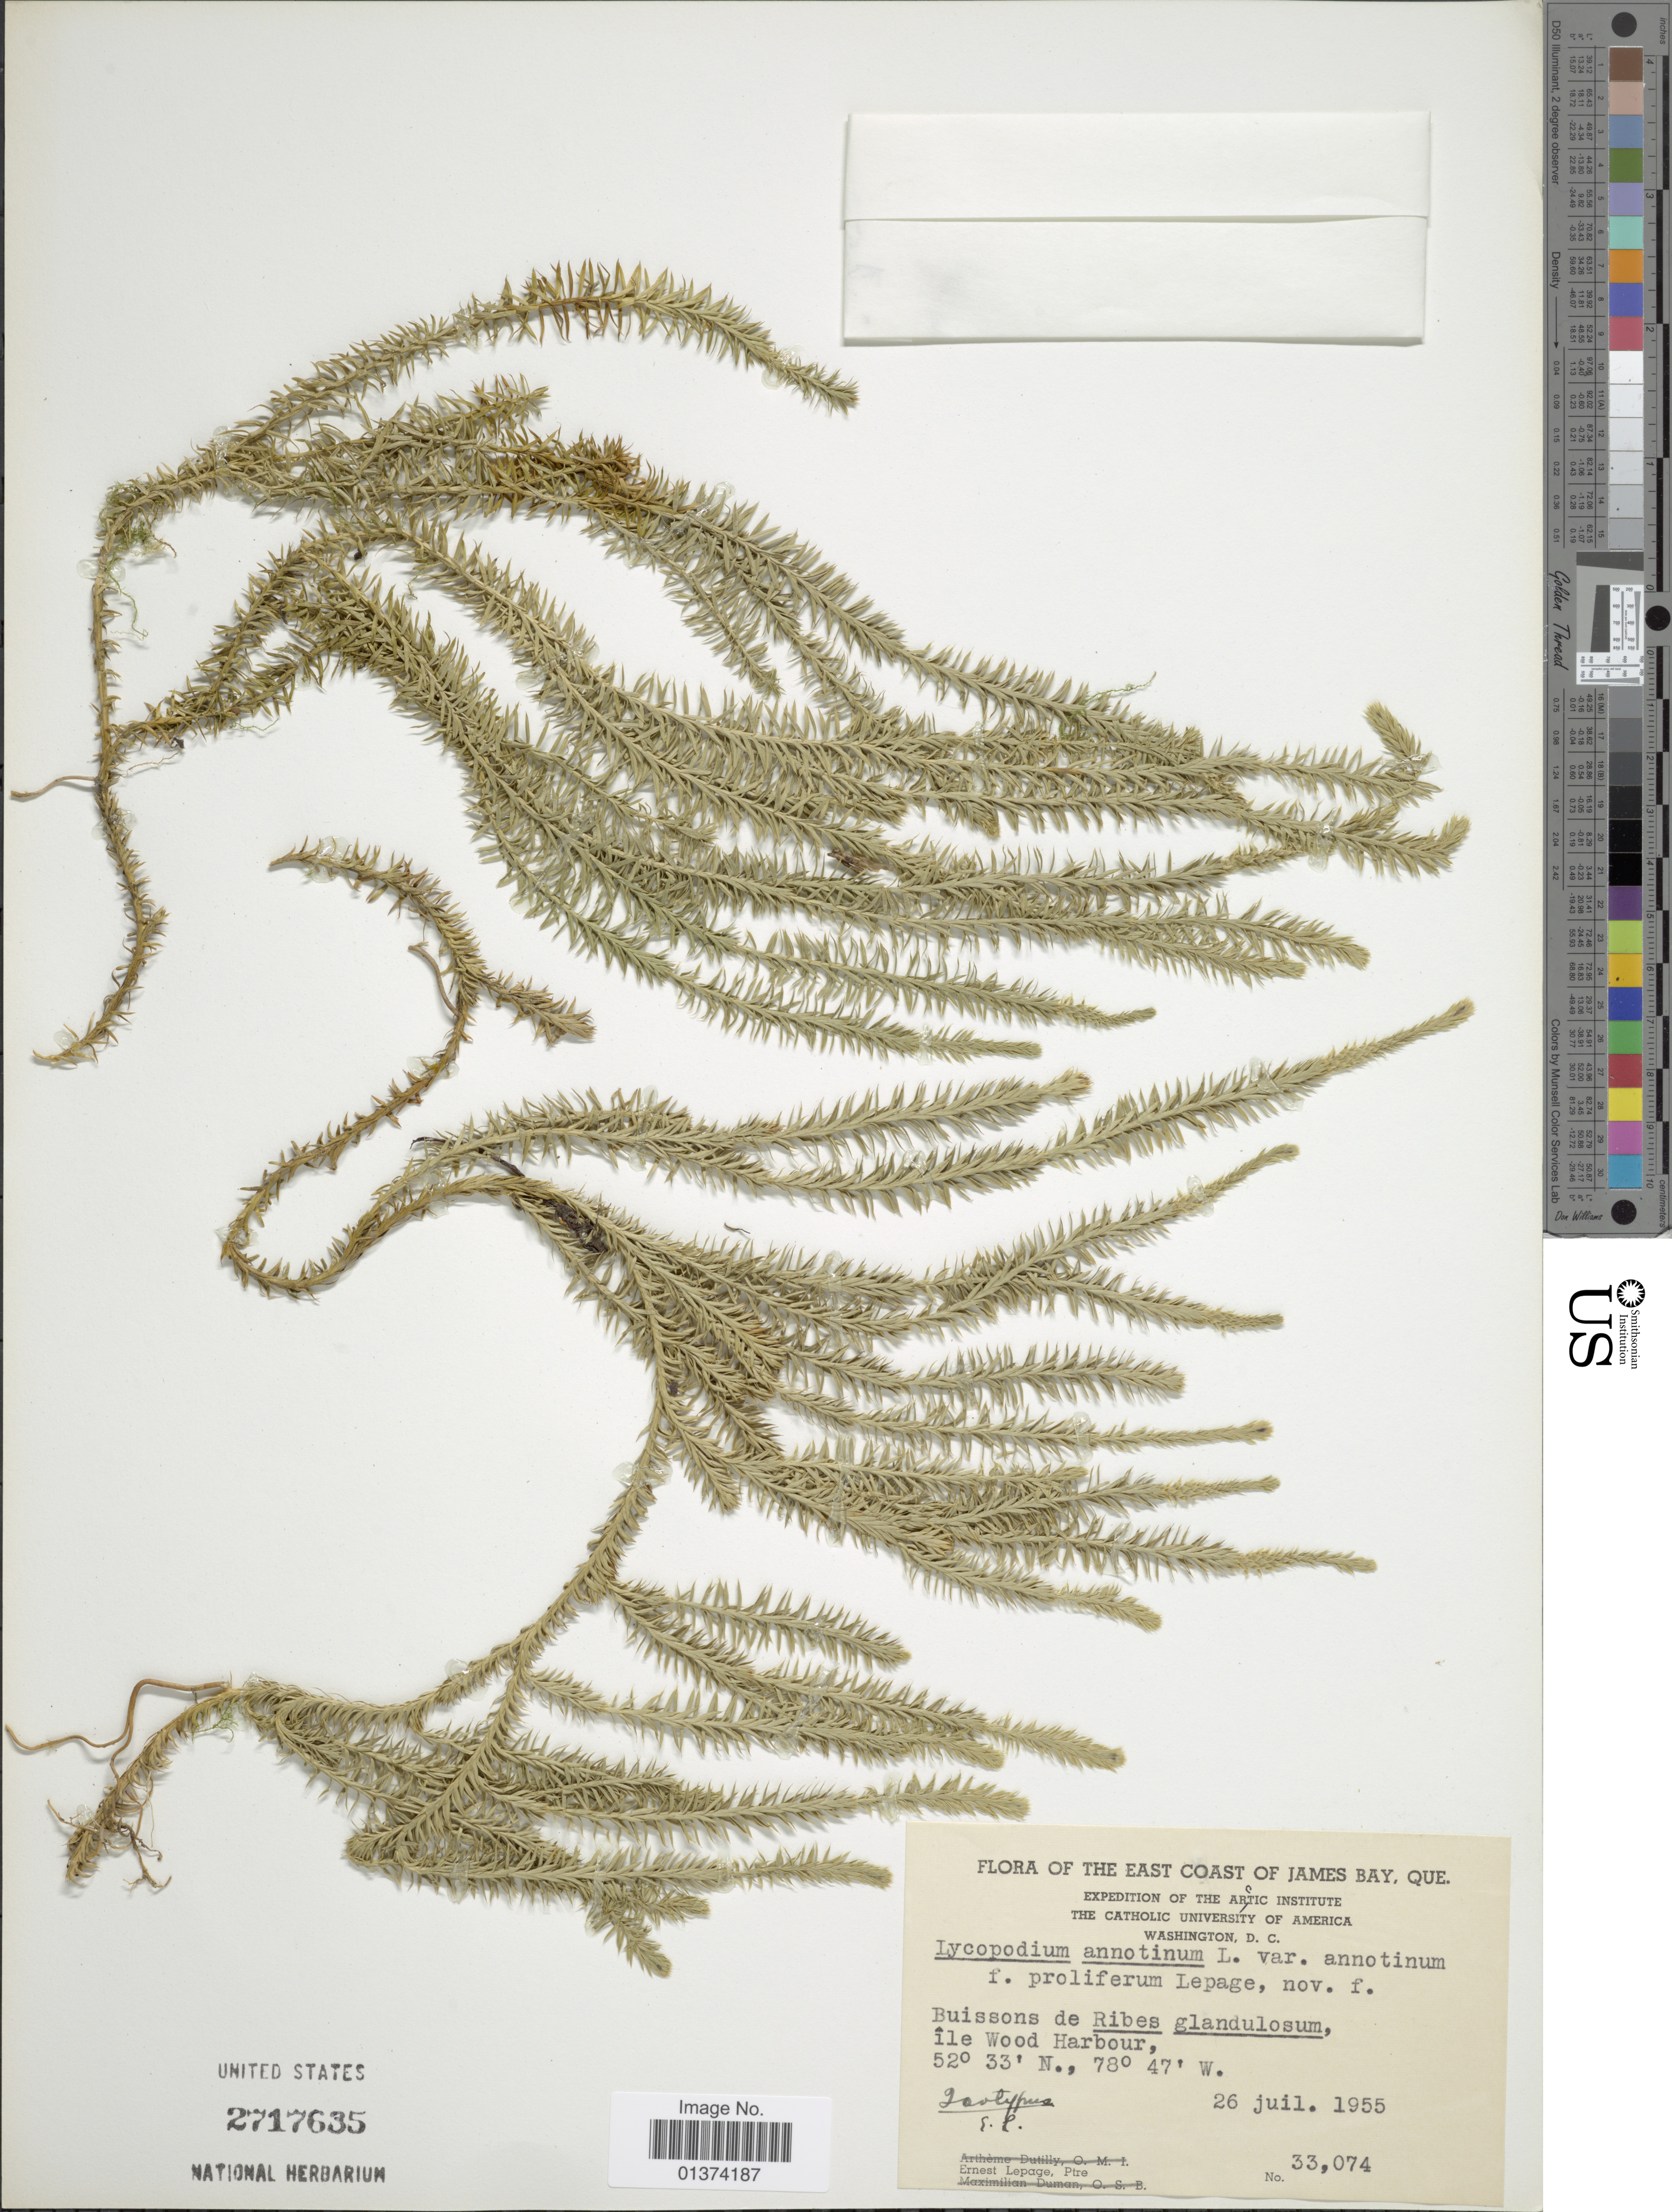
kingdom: Plantae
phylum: Tracheophyta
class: Lycopodiopsida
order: Lycopodiales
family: Lycopodiaceae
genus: Spinulum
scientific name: Spinulum annotinum subsp. annotinum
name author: (L.) A. Haines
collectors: E. Lepage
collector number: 33074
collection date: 1955-07-26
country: Canada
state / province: Quebec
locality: East Coast of James Bay, île Wood Harbour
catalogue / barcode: US 2717635